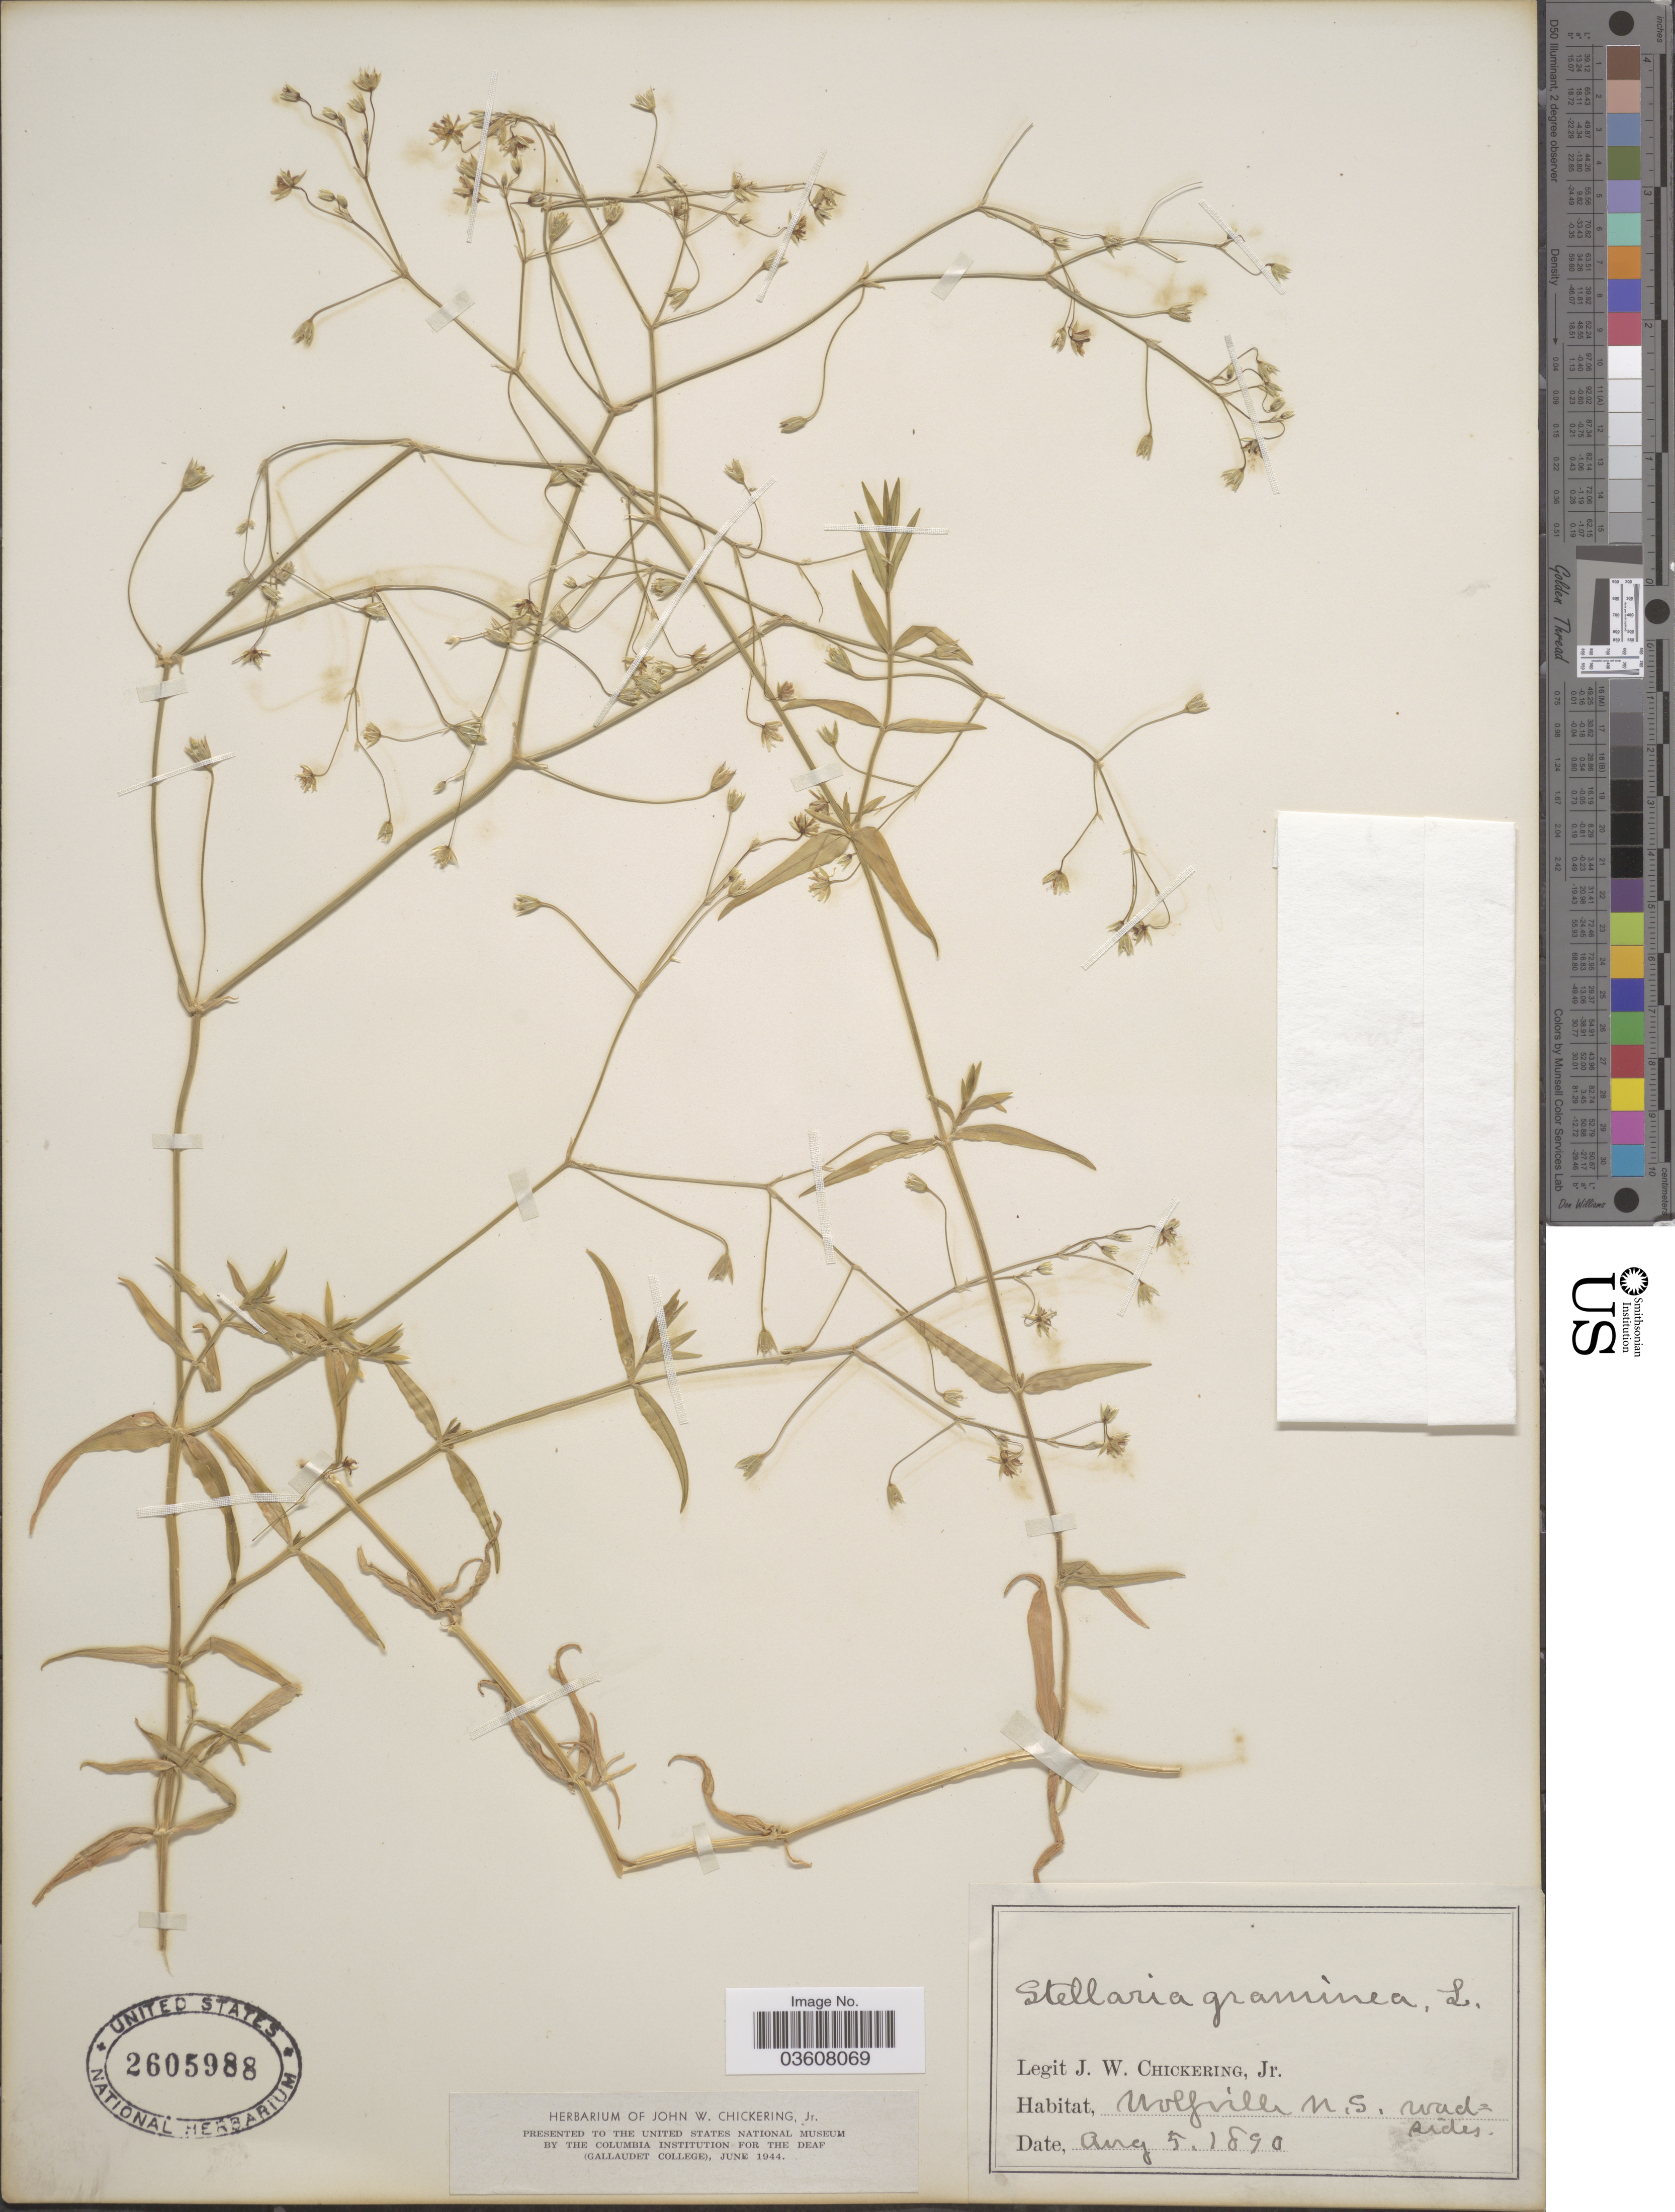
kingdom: Plantae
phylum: Tracheophyta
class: Magnoliopsida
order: Caryophyllales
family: Caryophyllaceae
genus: Stellaria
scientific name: Stellaria graminea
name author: L.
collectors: J. W. Chickering Jr.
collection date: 1890-08-05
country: Canada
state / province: Nova Scotia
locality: Wolfville.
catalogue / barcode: US 2605988